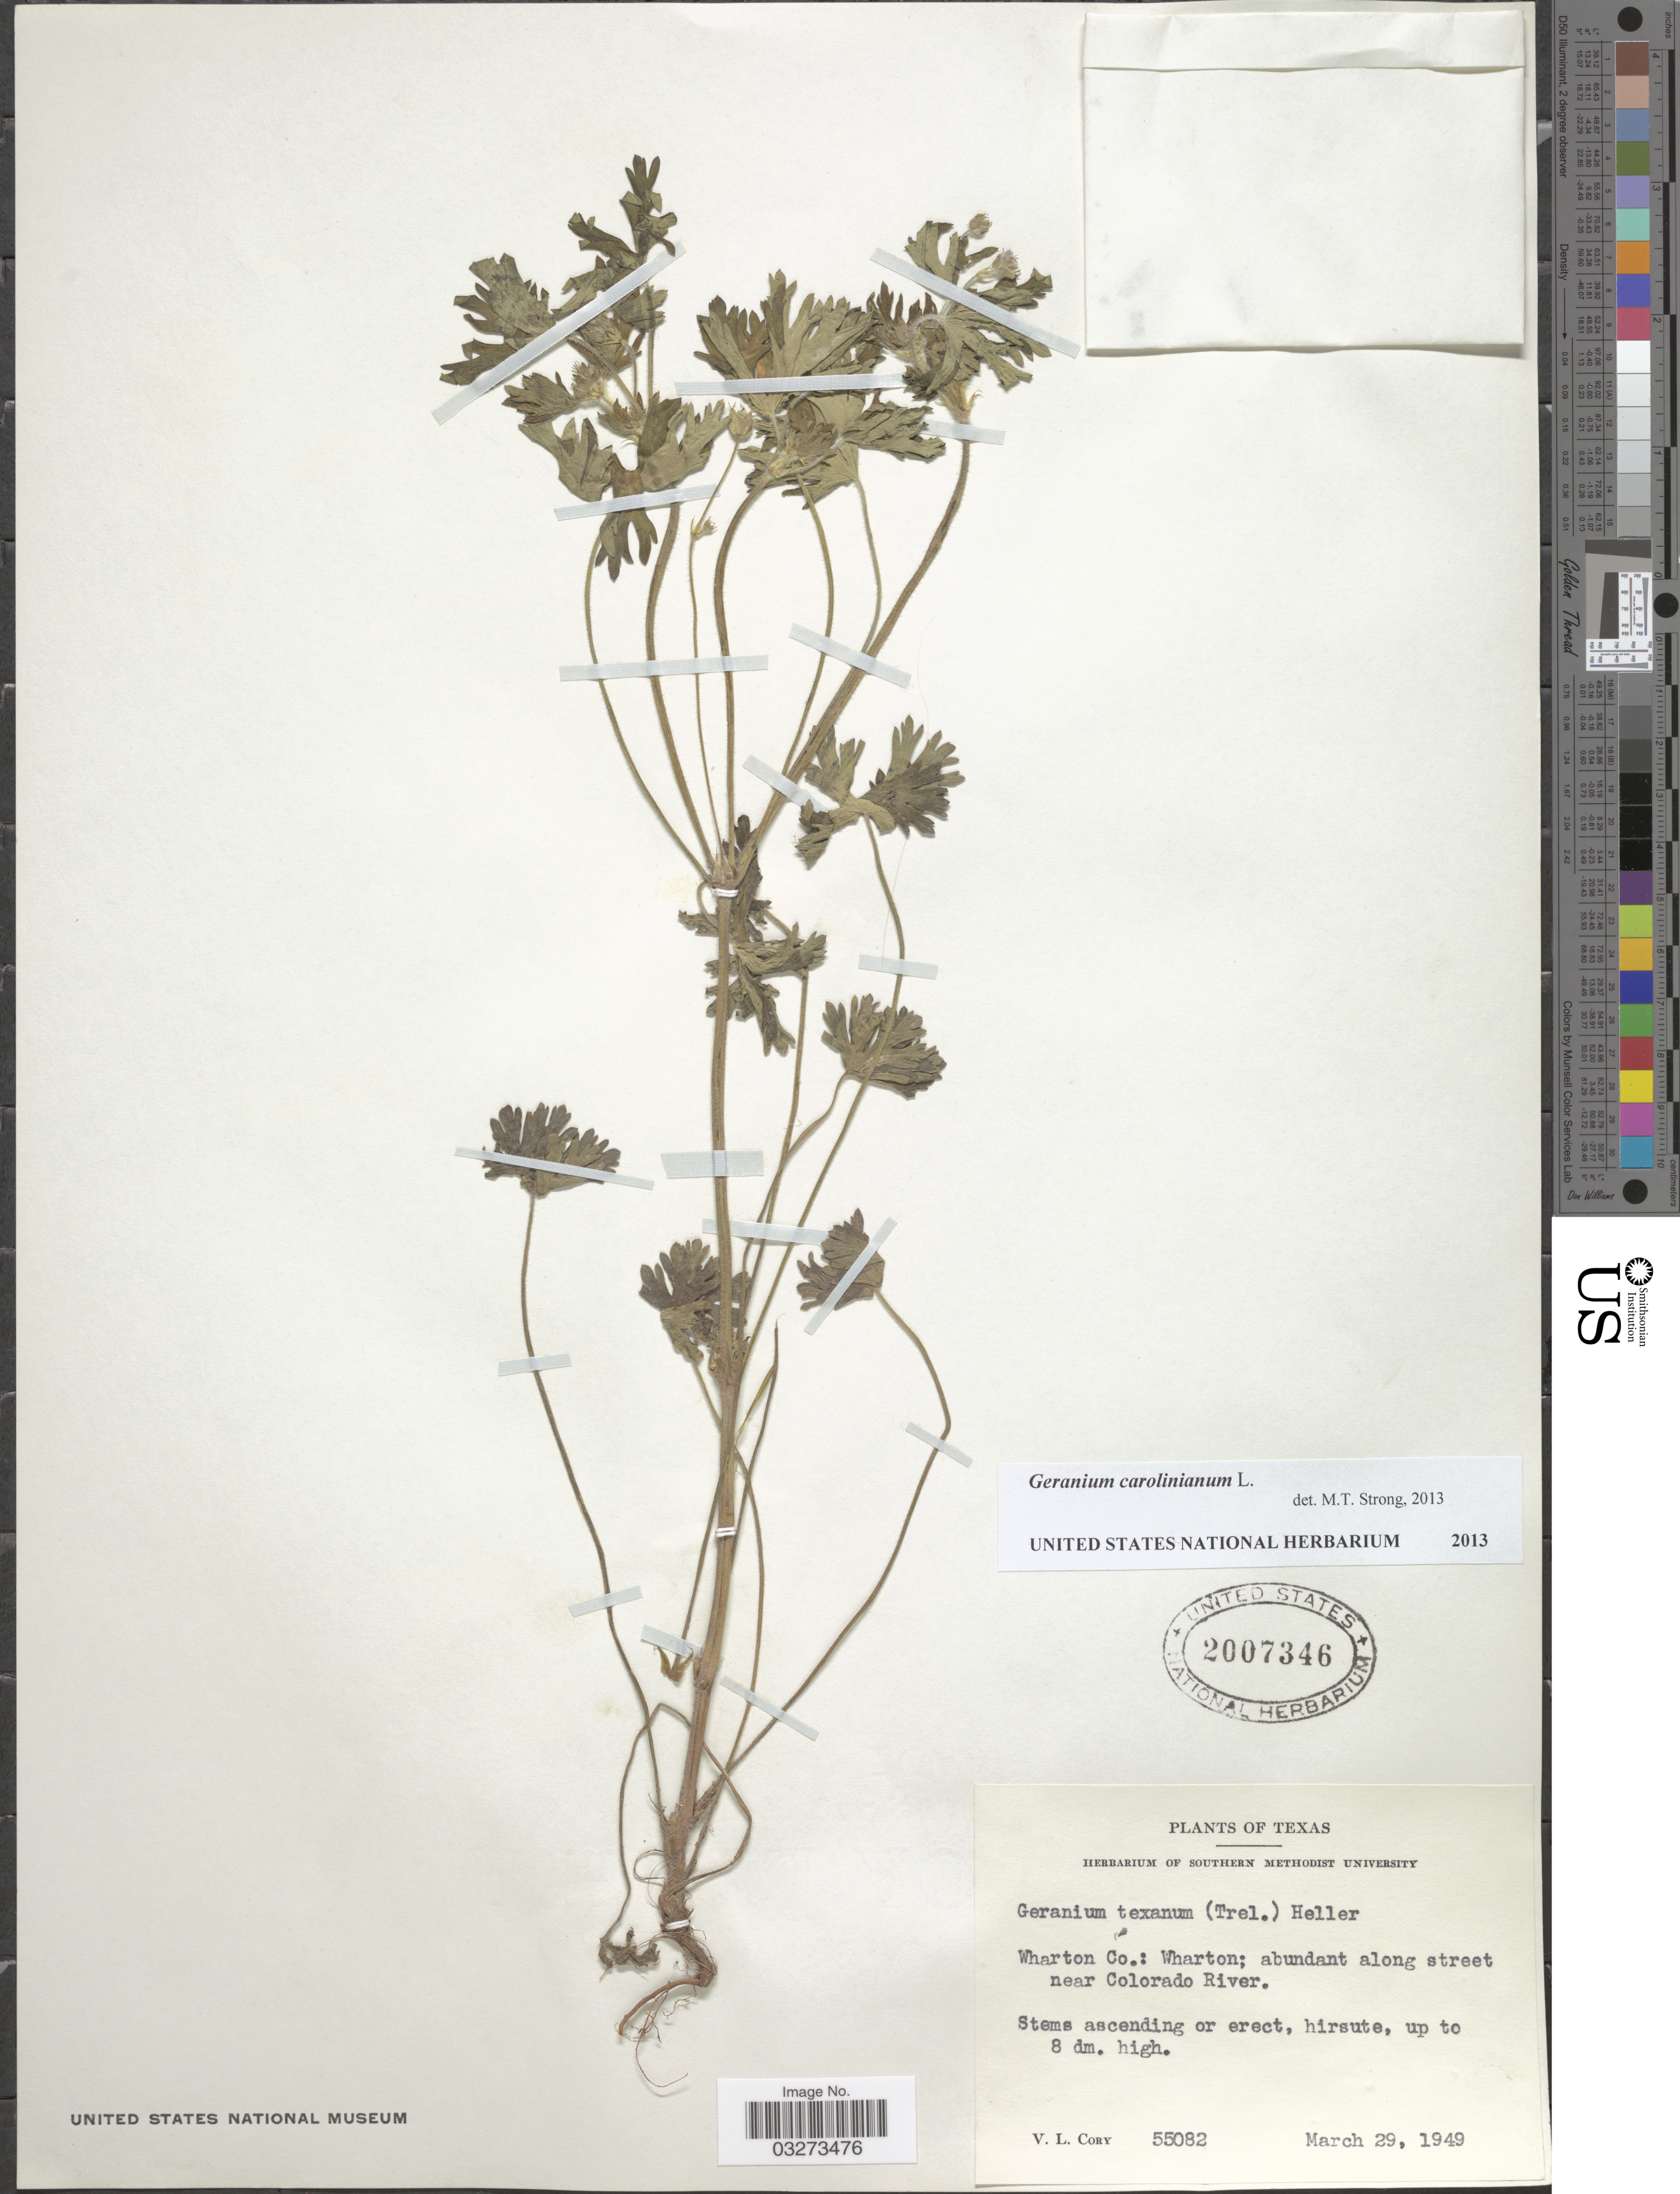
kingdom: Plantae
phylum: Tracheophyta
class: Magnoliopsida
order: Geraniales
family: Geraniaceae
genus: Geranium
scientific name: Geranium carolinianum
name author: L.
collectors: V. Cory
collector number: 55082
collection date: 1949-03-29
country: United States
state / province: Texas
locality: Wharton Co.: Wharton; abundant along street near Colorado River.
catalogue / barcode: US 2007346